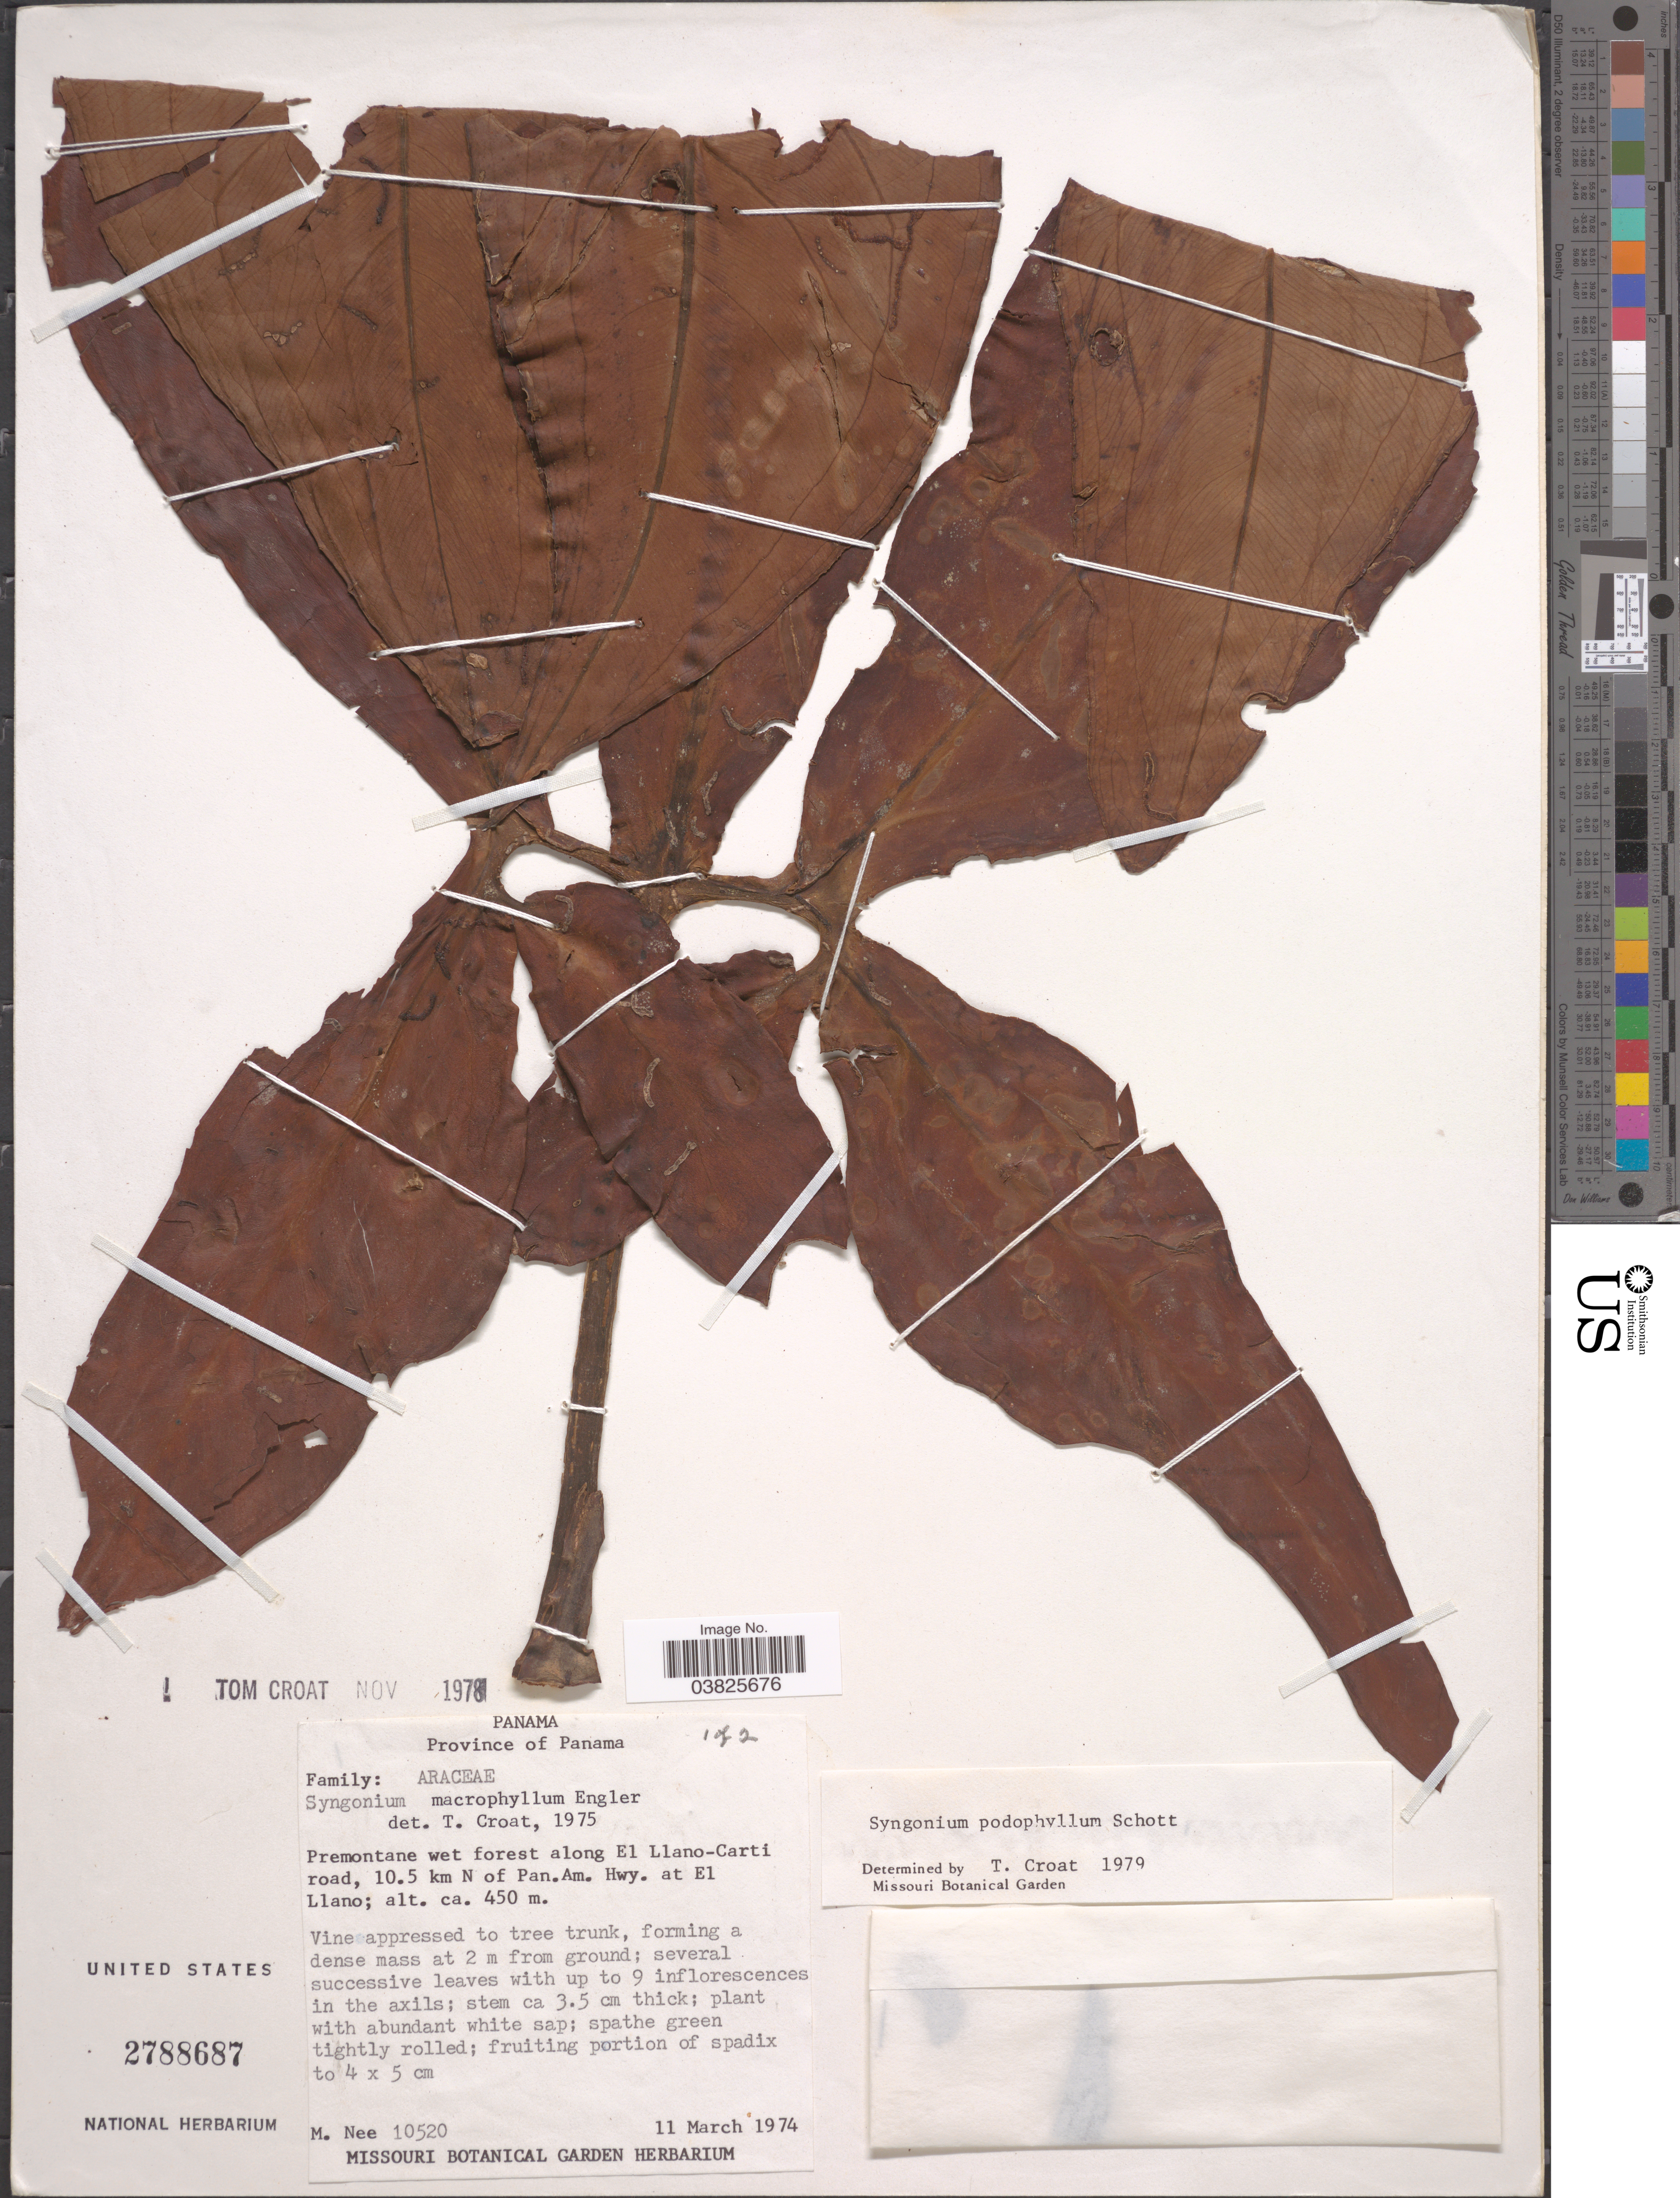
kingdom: Plantae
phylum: Tracheophyta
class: Liliopsida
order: Alismatales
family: Araceae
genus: Syngonium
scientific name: Syngonium podophyllum 'Lemon-Lime'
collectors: M. Nee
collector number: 10520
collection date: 1974-03-11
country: Panama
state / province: Panamá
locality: Province of Panama. Along El Llano-Carti road, 10.5 km N of Pan.Am. Hwy. at El Llano.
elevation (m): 450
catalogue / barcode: US 2788687